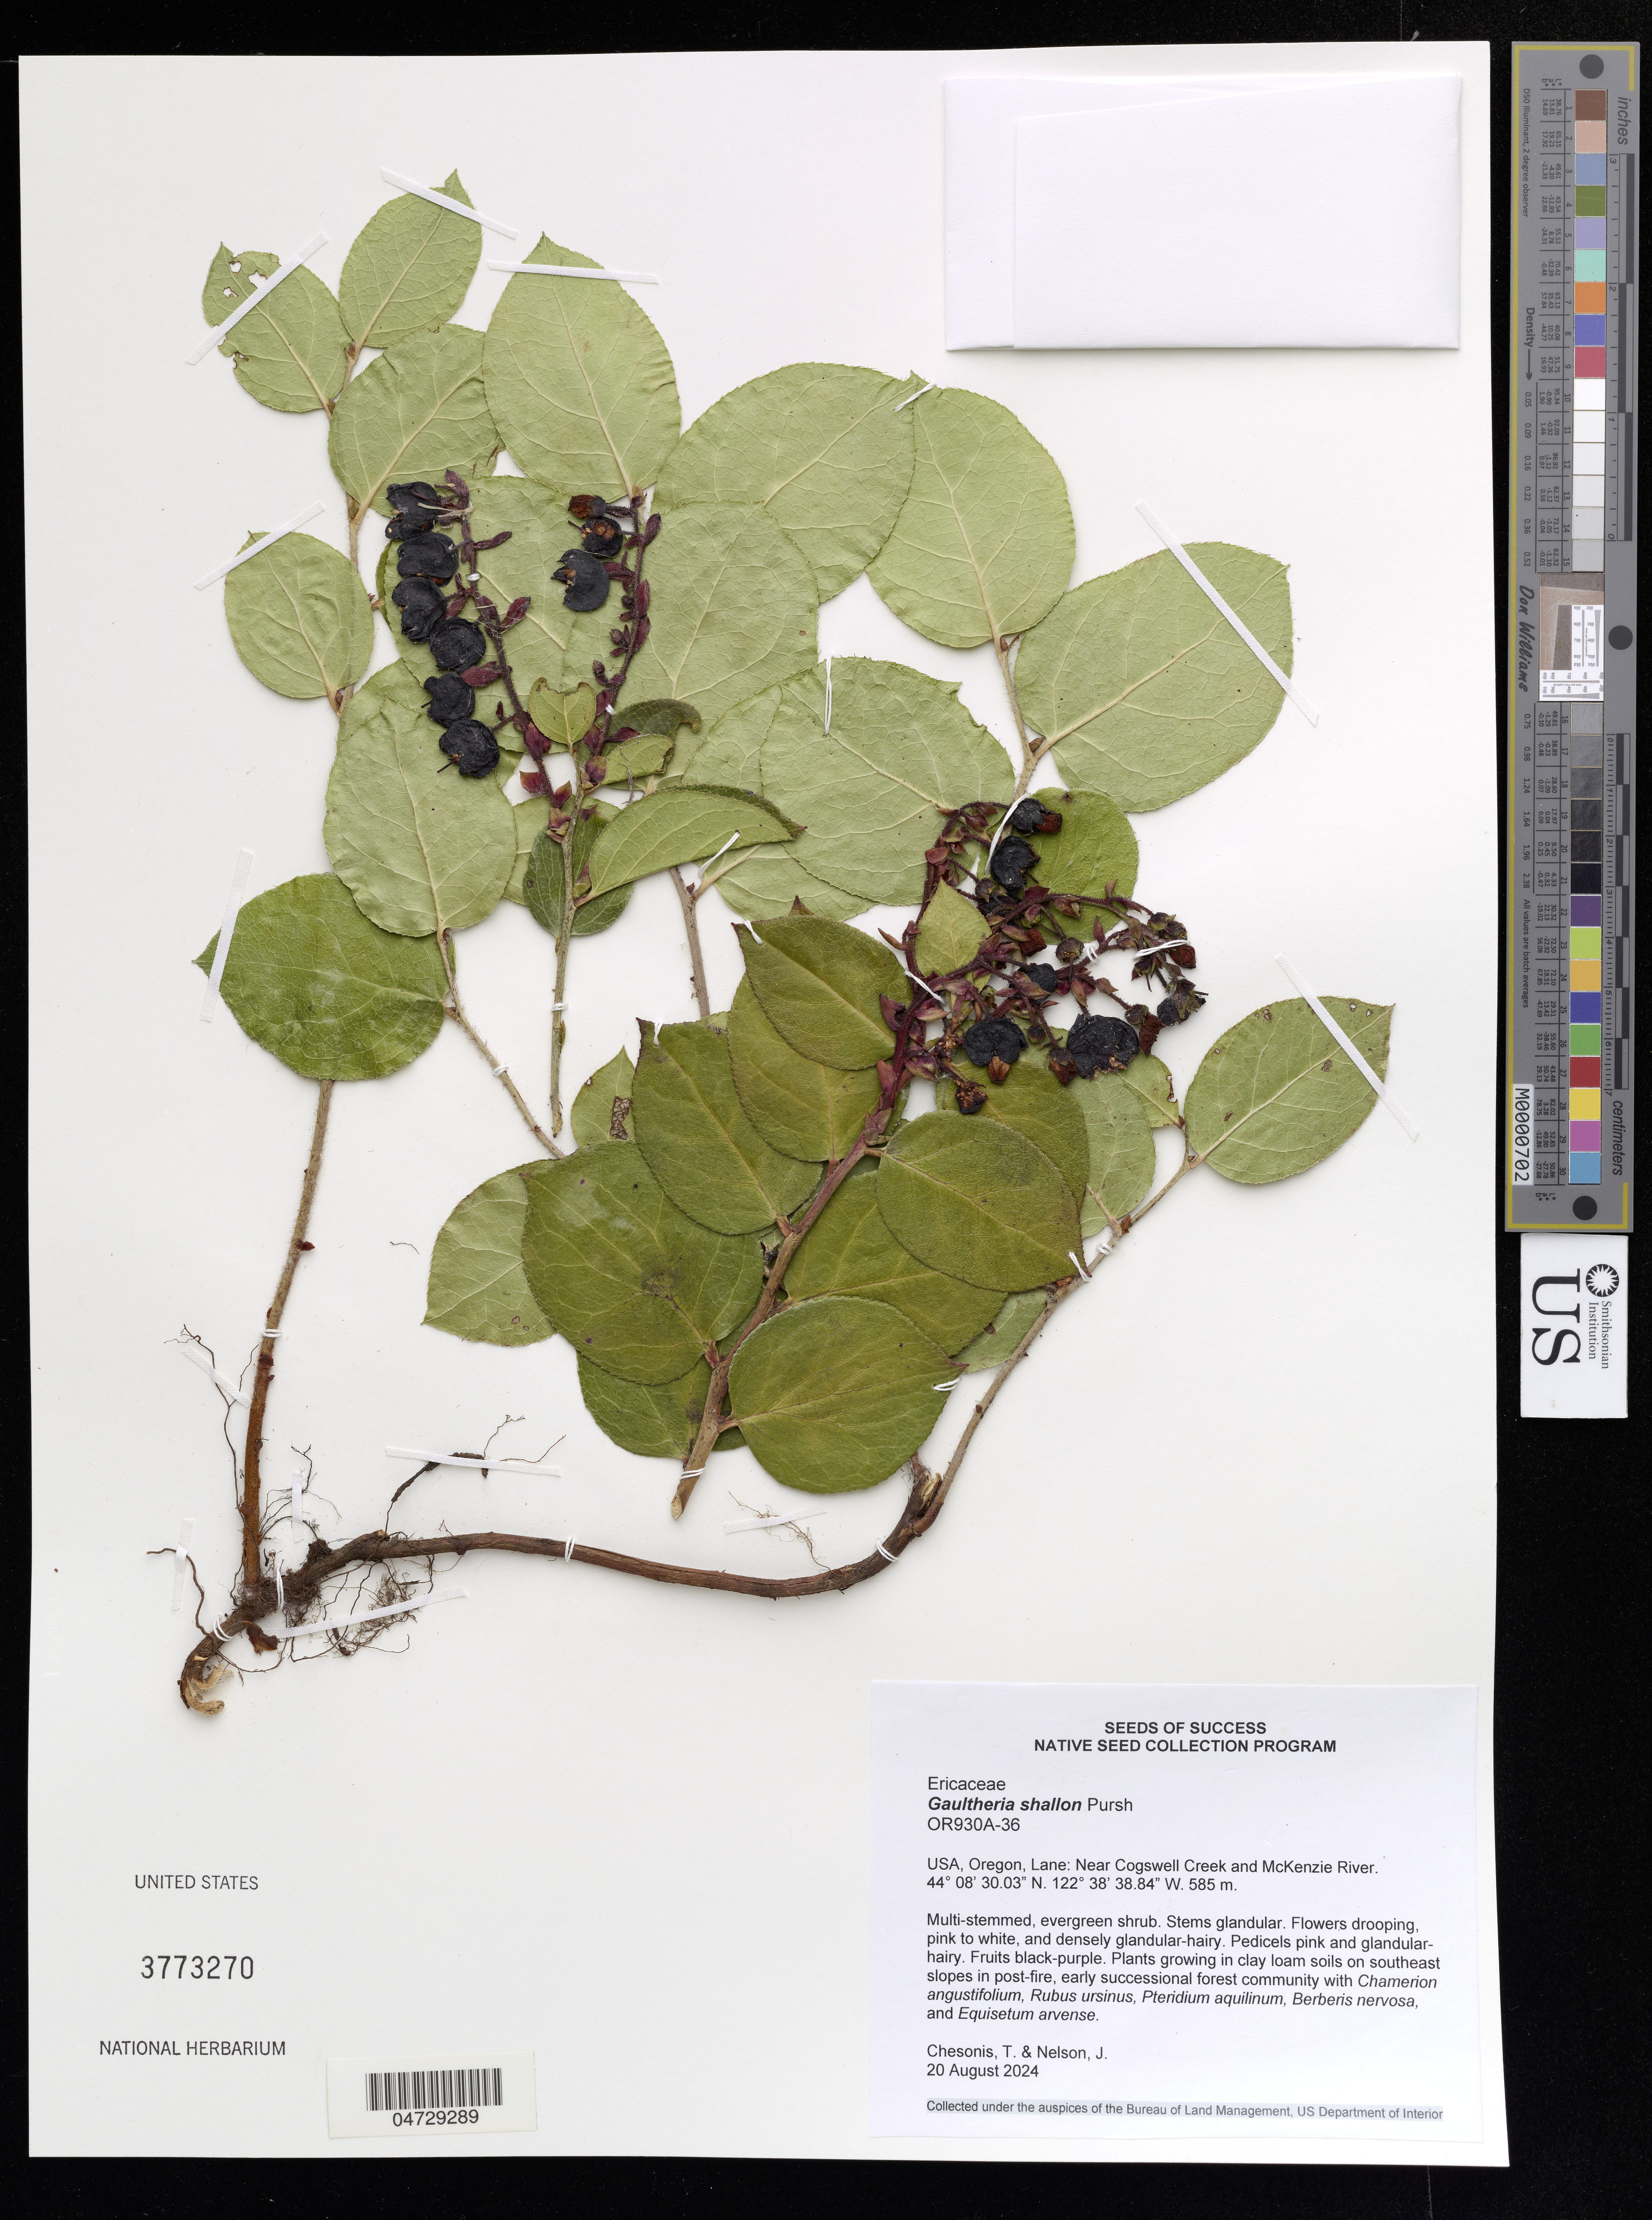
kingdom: Plantae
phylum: Tracheophyta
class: Magnoliopsida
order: Ericales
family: Ericaceae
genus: Gaultheria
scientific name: Gaultheria shallon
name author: Pursh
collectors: T. Chesonis & J. Nelson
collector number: OR930A-36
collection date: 2024-08-20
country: United States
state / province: Oregon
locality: Lane: Near Cogswell Creek and McKenzie River.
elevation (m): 585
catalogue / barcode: US 3773270